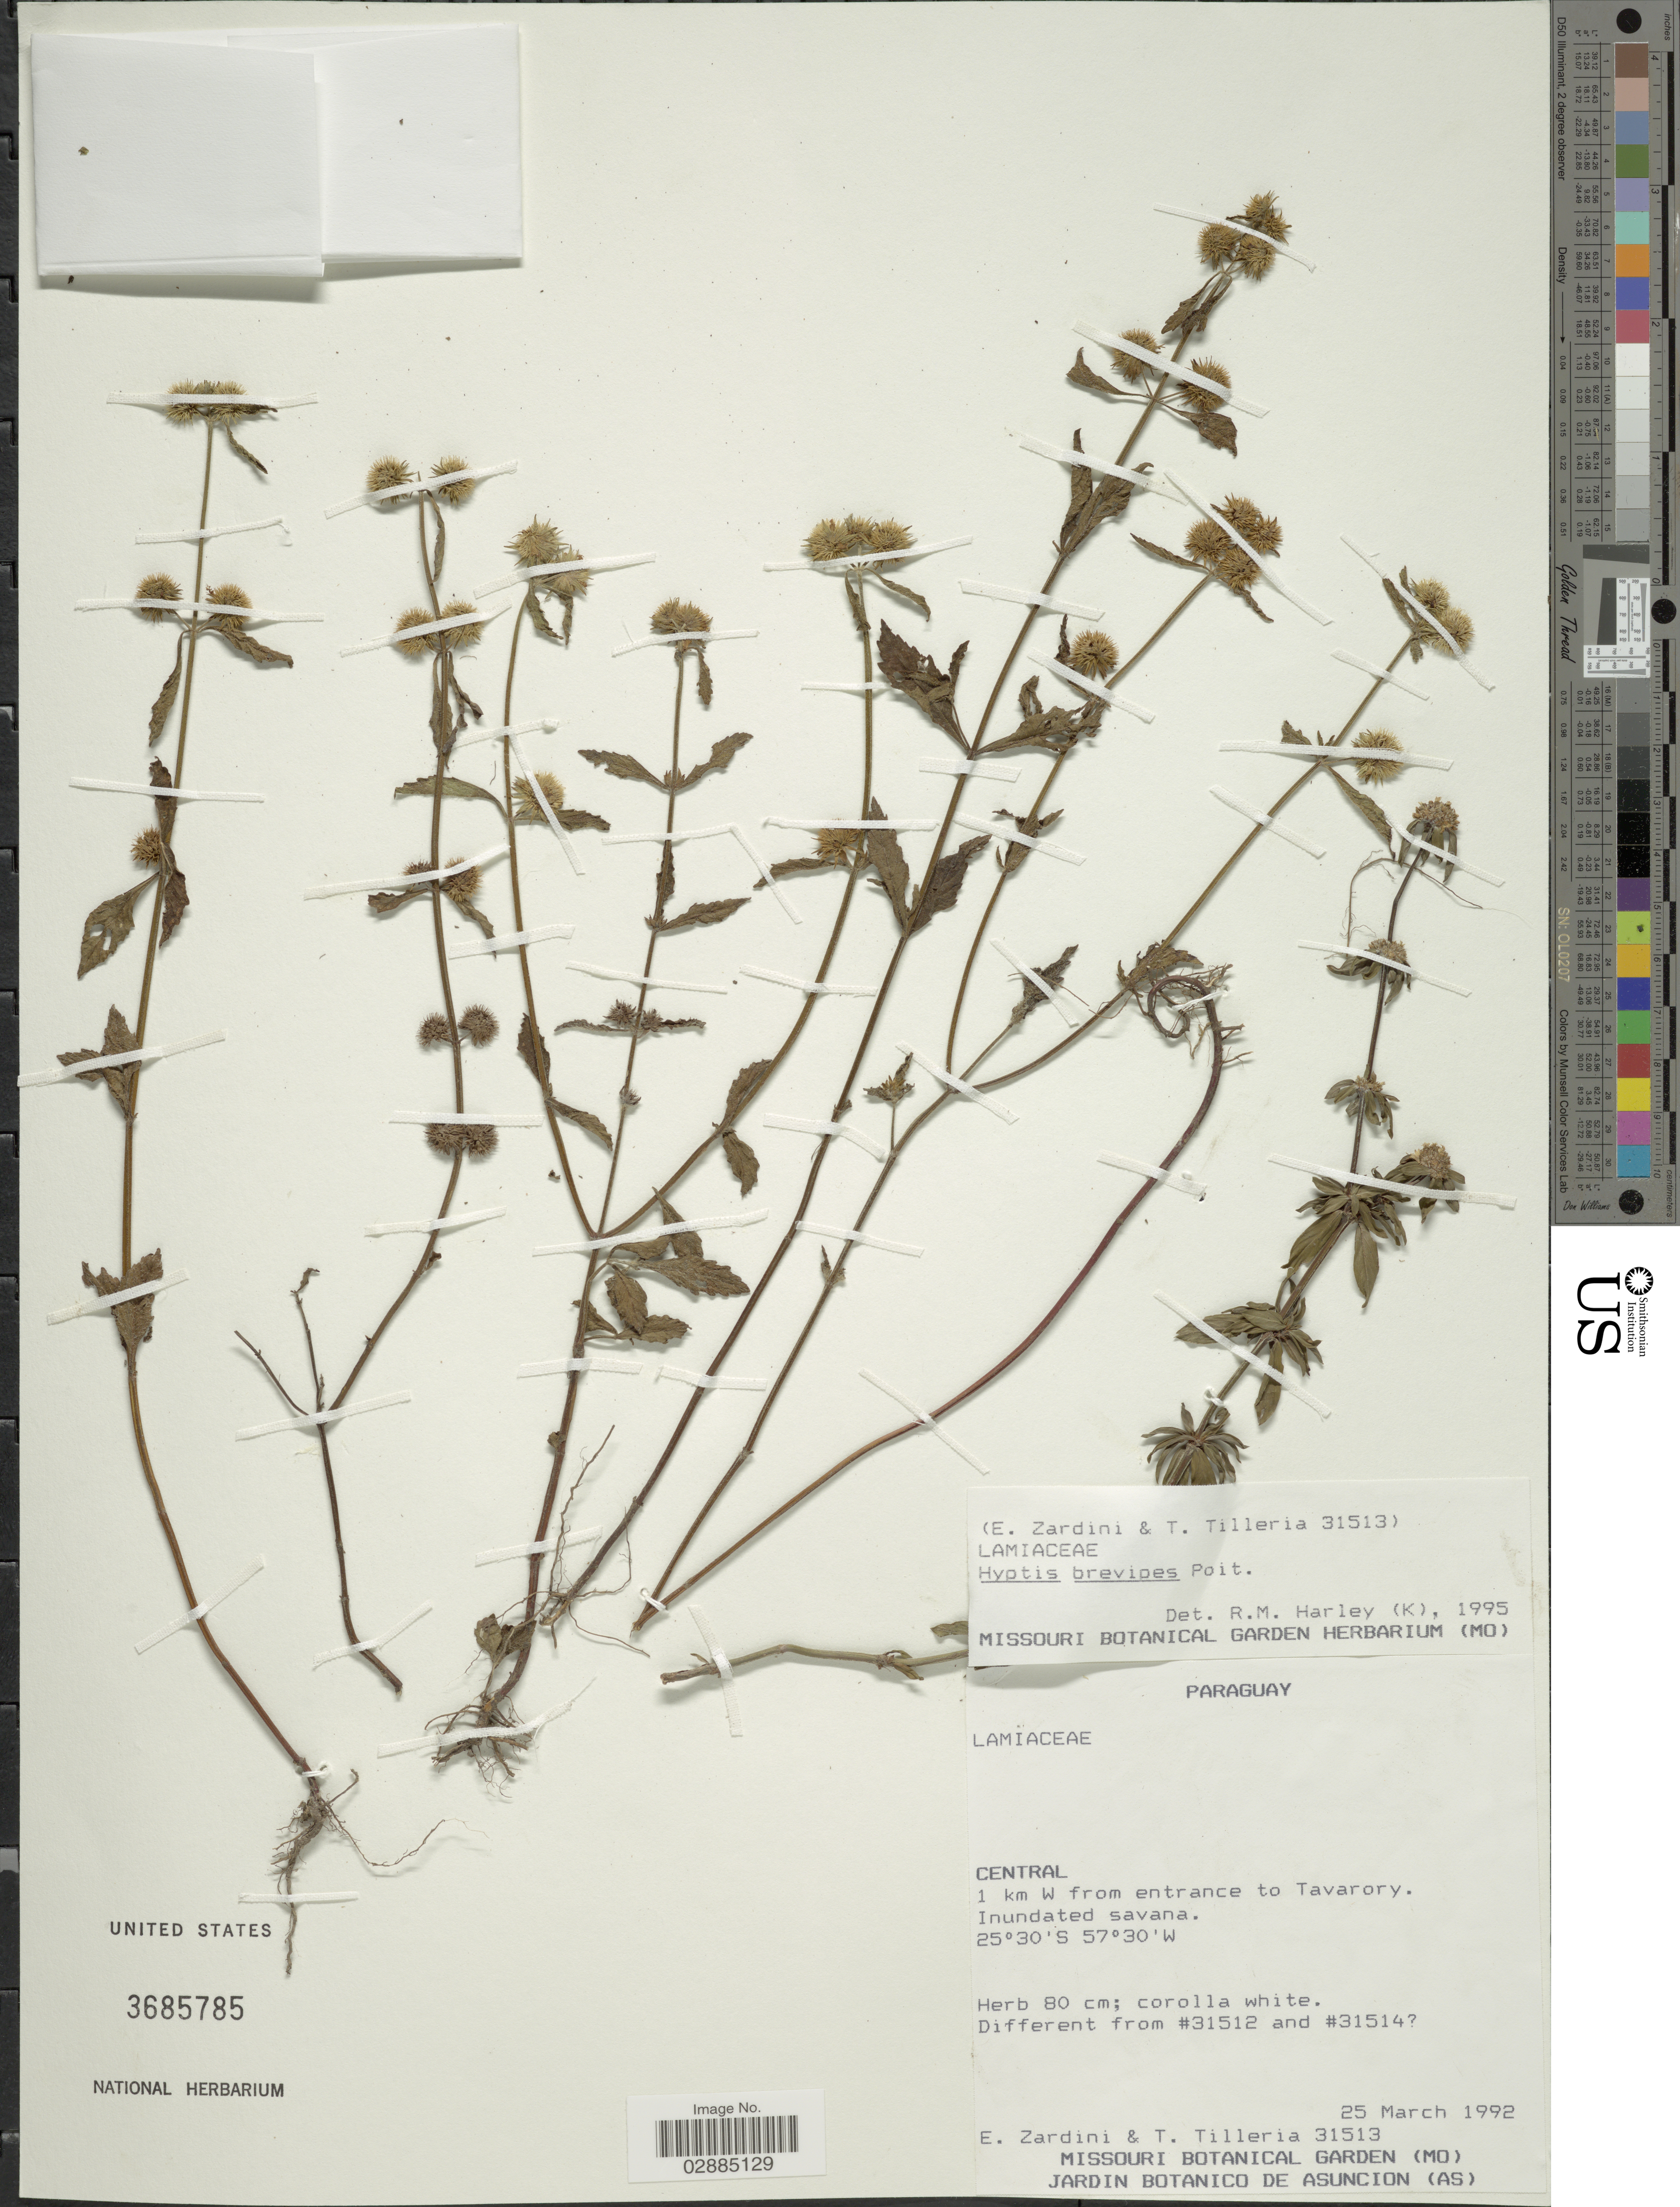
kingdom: Plantae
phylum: Tracheophyta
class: Magnoliopsida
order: Lamiales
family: Lamiaceae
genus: Hyptis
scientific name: Hyptis brevipes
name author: Poit.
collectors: E. Zardini & T. Tilleria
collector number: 31513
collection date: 1992-03-25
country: Paraguay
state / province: Central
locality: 1 km W from entrance of Tavarory.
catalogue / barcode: US 3685785